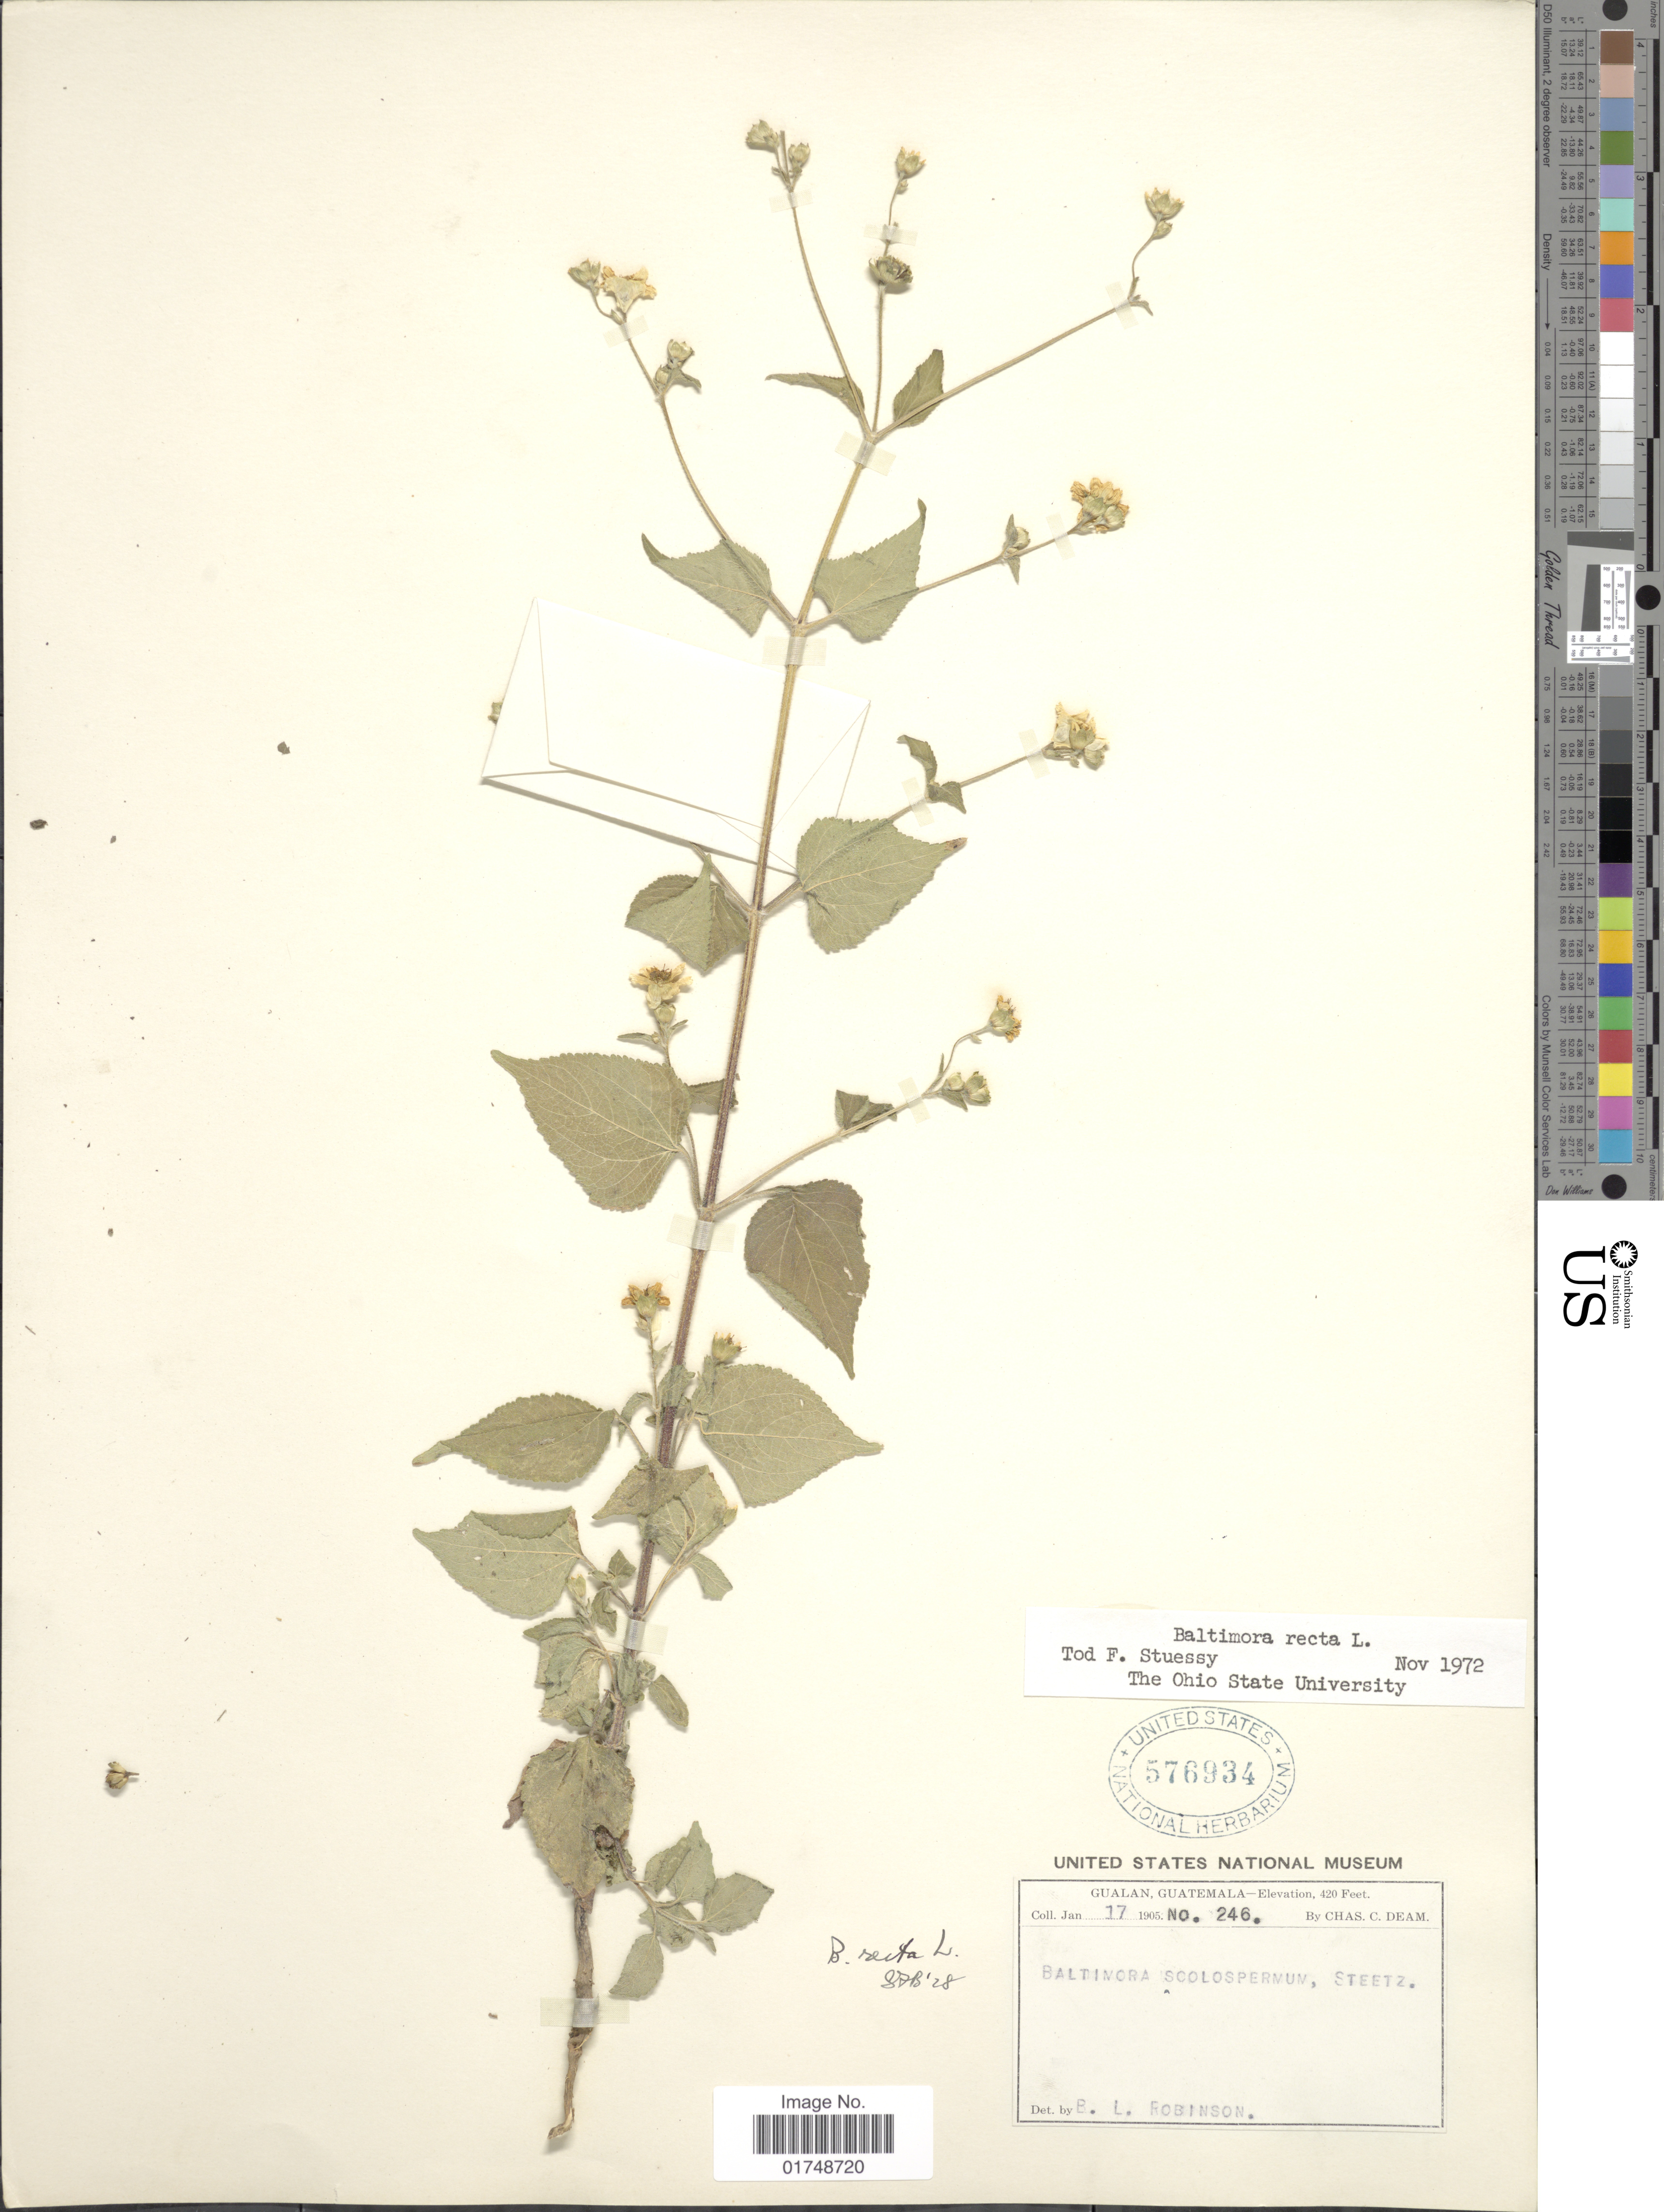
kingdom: Plantae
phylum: Tracheophyta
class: Magnoliopsida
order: Asterales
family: Asteraceae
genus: Baltimora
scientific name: Baltimora recta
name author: L.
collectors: C. C. Deam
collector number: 246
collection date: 1905-01-17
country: Guatemala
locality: Gualan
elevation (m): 128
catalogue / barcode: US 576934